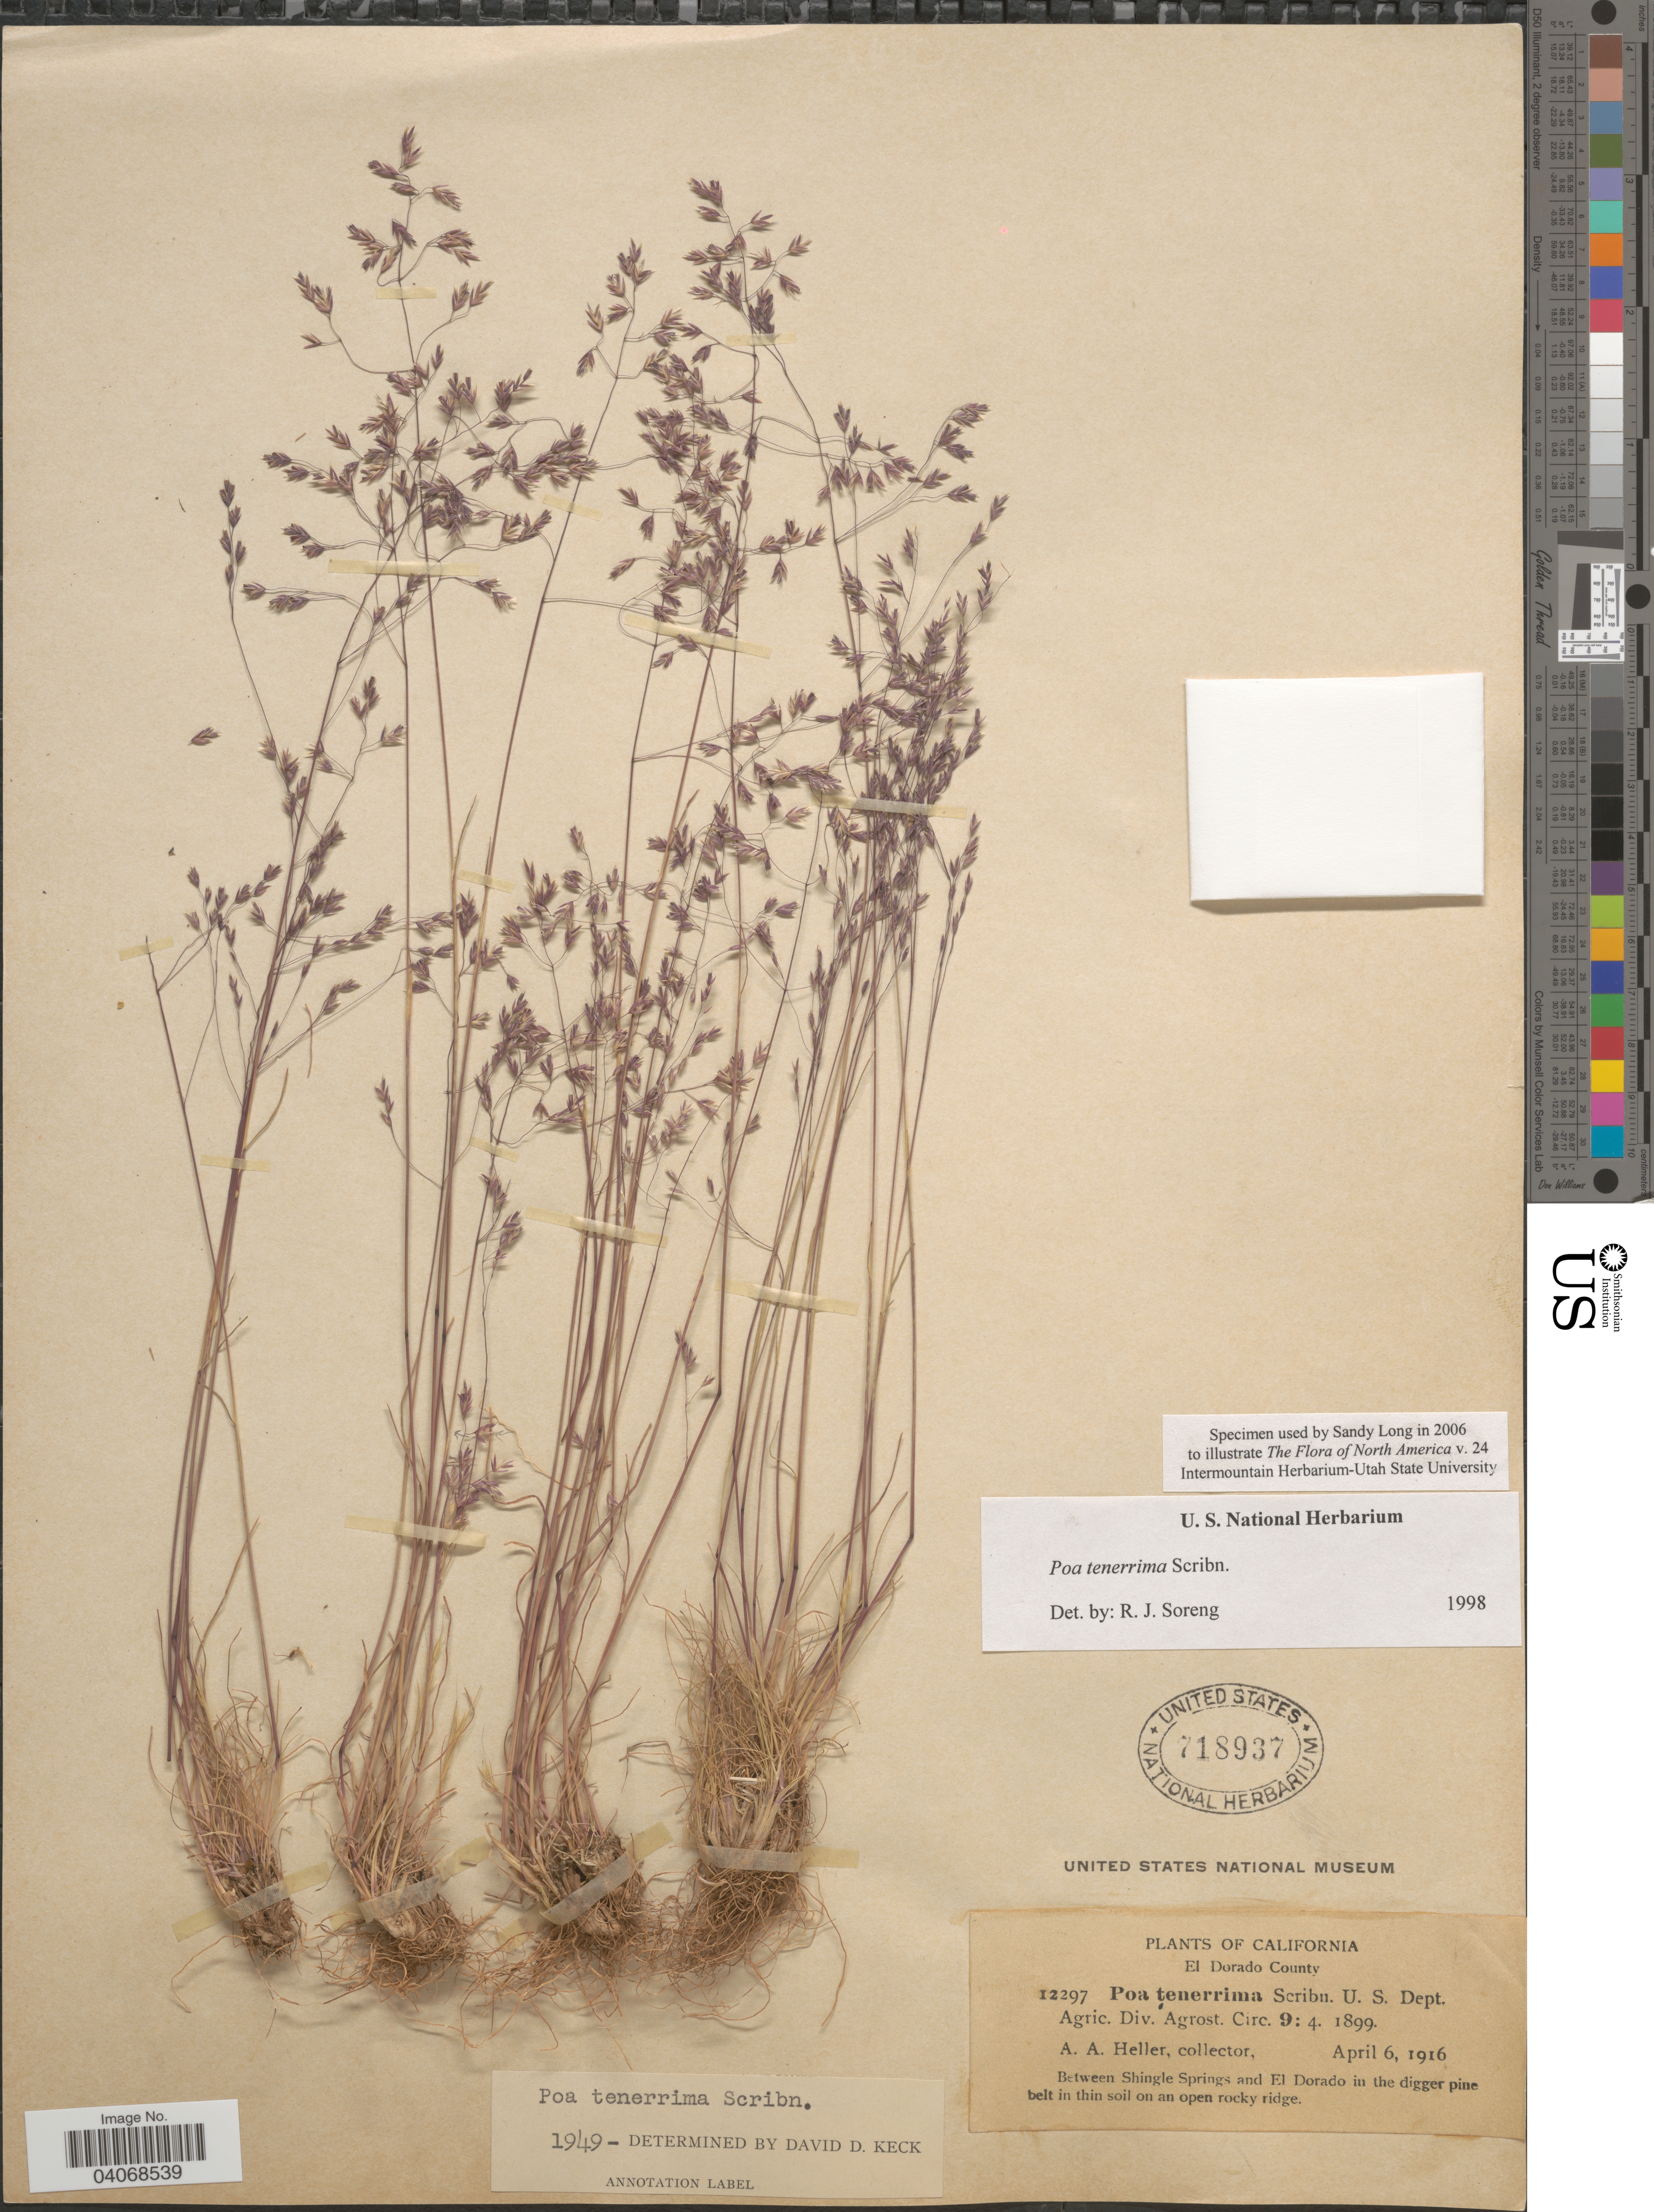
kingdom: Plantae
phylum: Tracheophyta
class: Liliopsida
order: Poales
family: Poaceae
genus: Poa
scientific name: Poa tenerrima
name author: Scribn.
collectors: A. A. Heller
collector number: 12297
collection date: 1916-04-06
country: United States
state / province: California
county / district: El Dorado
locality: El Dorado County. Between Shingle Springs and El Dorado in the digger pine belt in thin soil on an open rocky ridge.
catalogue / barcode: US 718937